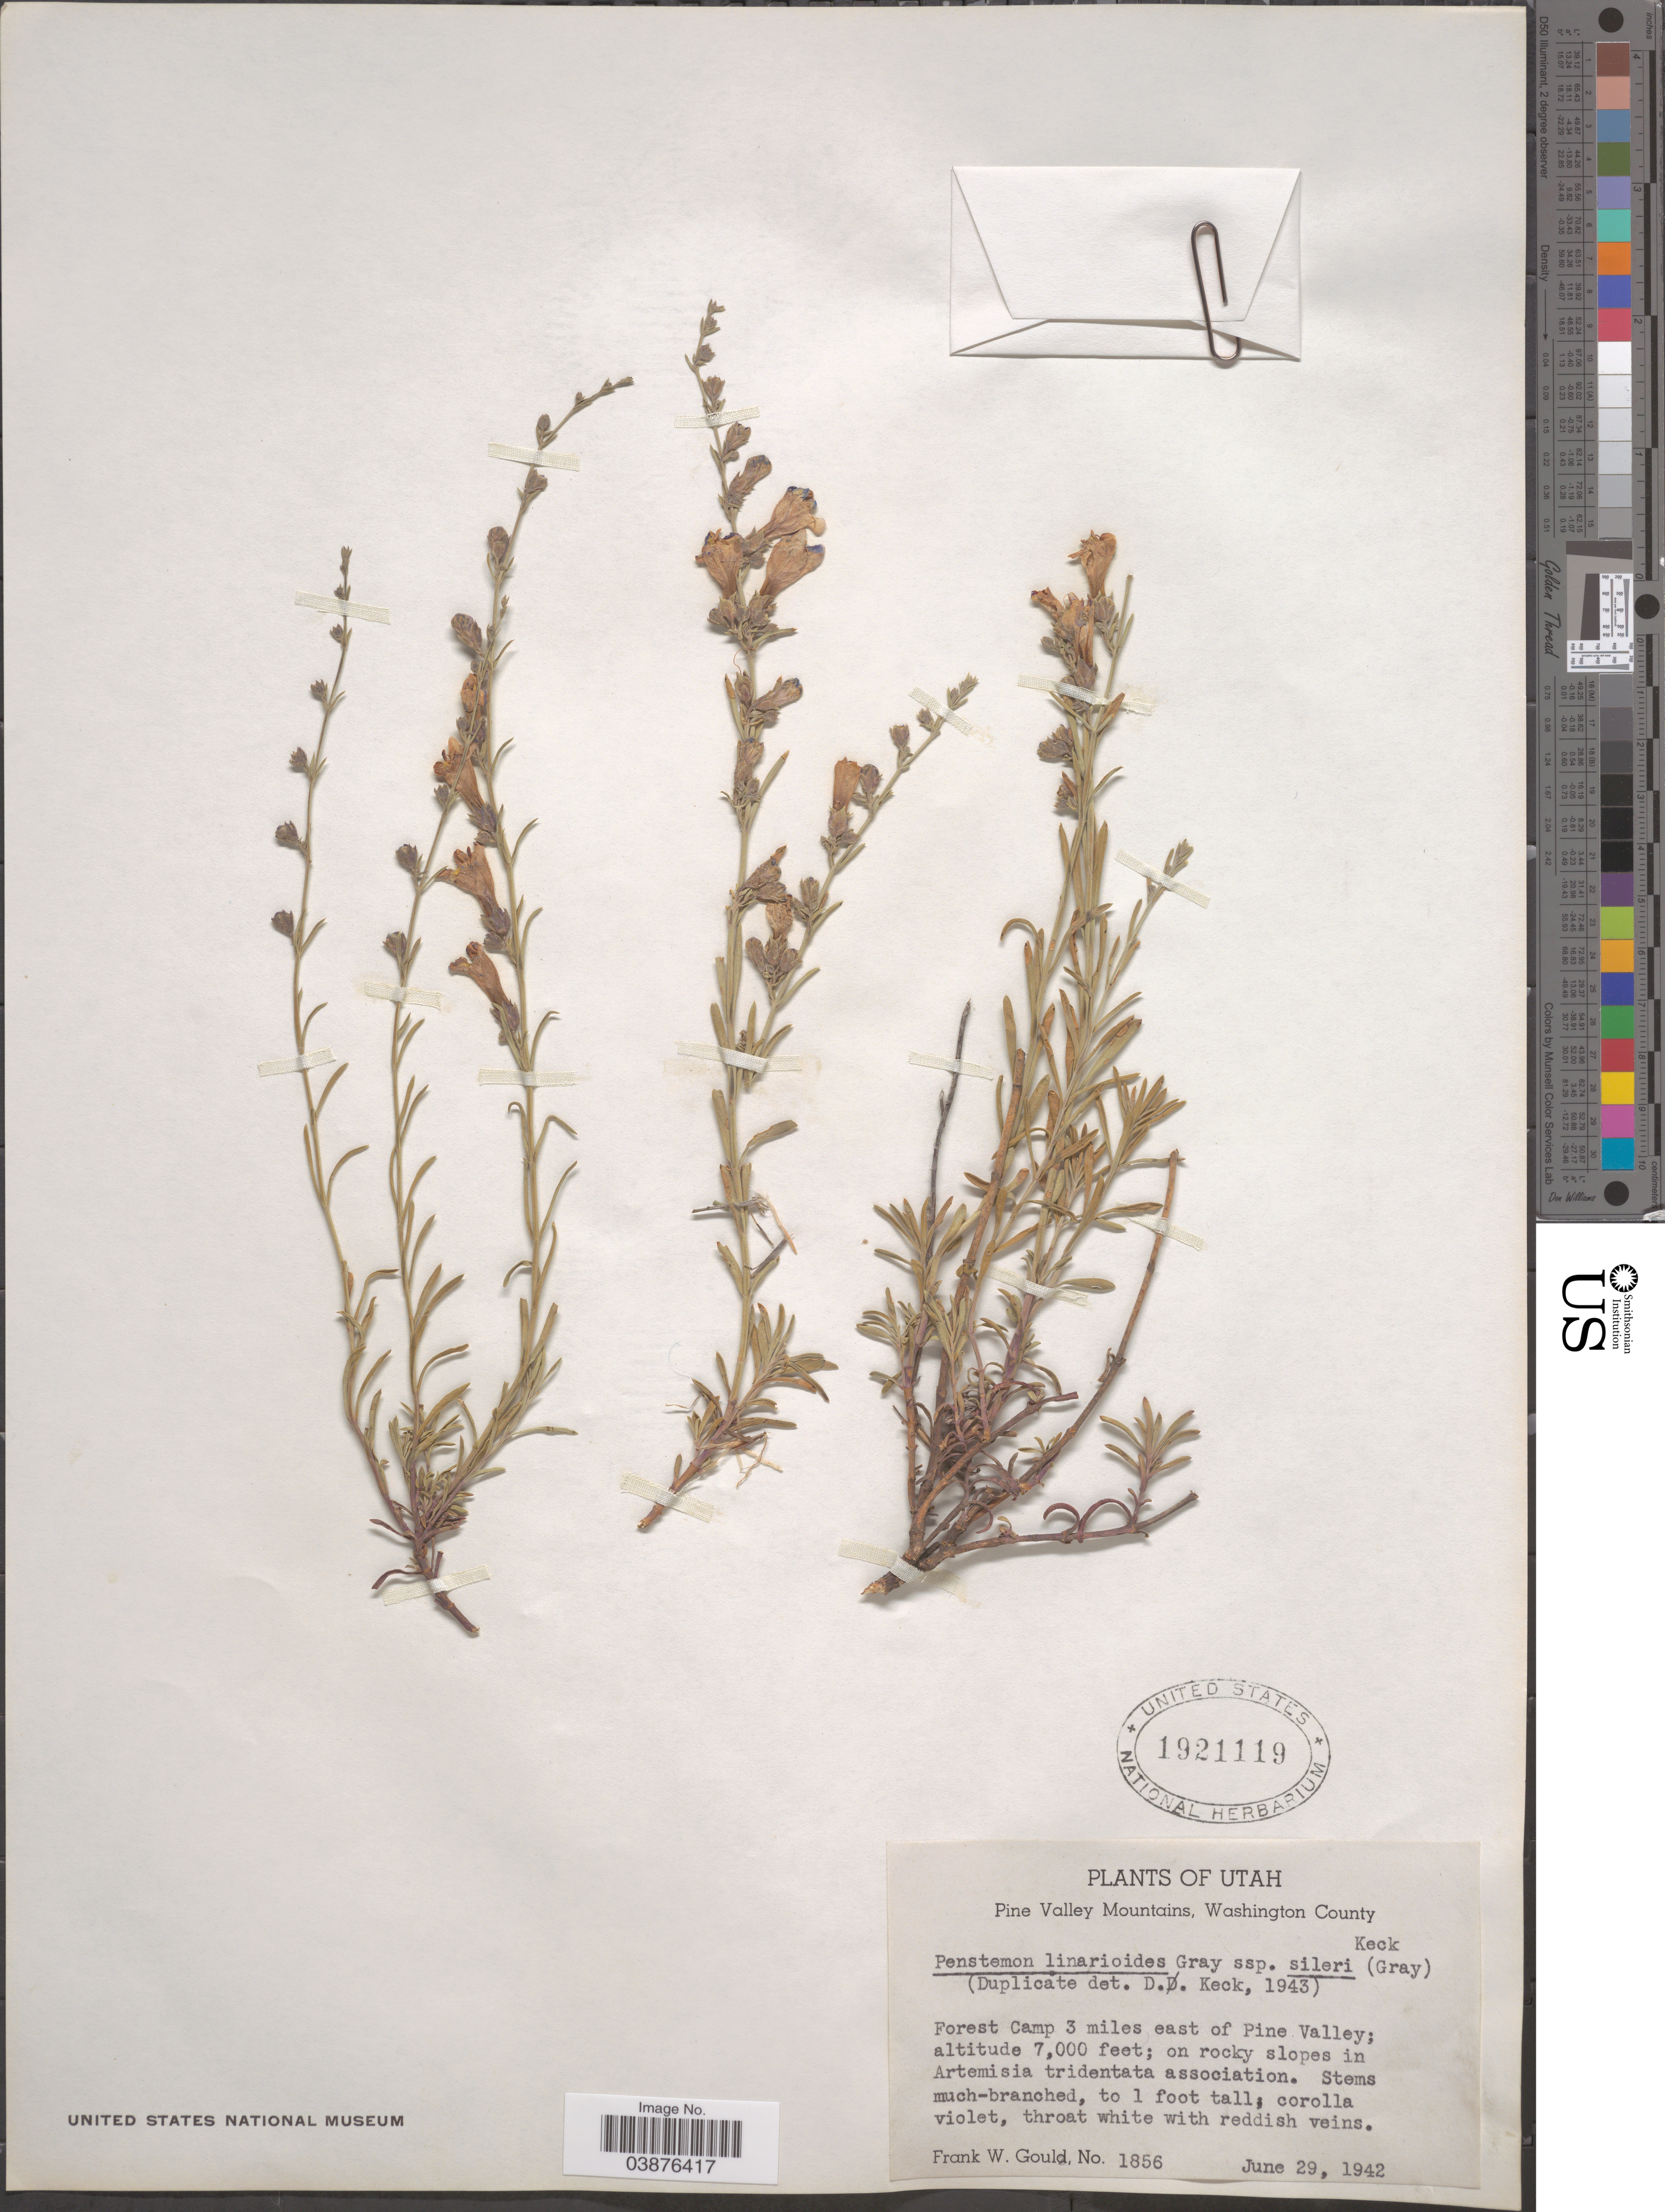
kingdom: Plantae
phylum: Tracheophyta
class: Magnoliopsida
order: Lamiales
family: Plantaginaceae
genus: Penstemon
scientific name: Penstemon linarioides var. viridis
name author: D.D. Keck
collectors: F. W. Gould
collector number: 1856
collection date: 1942-06-29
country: United States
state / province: Utah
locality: Pine Valley Mountains, Washington County. Forest Camp 3 miles east of Pine Valley.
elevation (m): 2134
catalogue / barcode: US 1921119